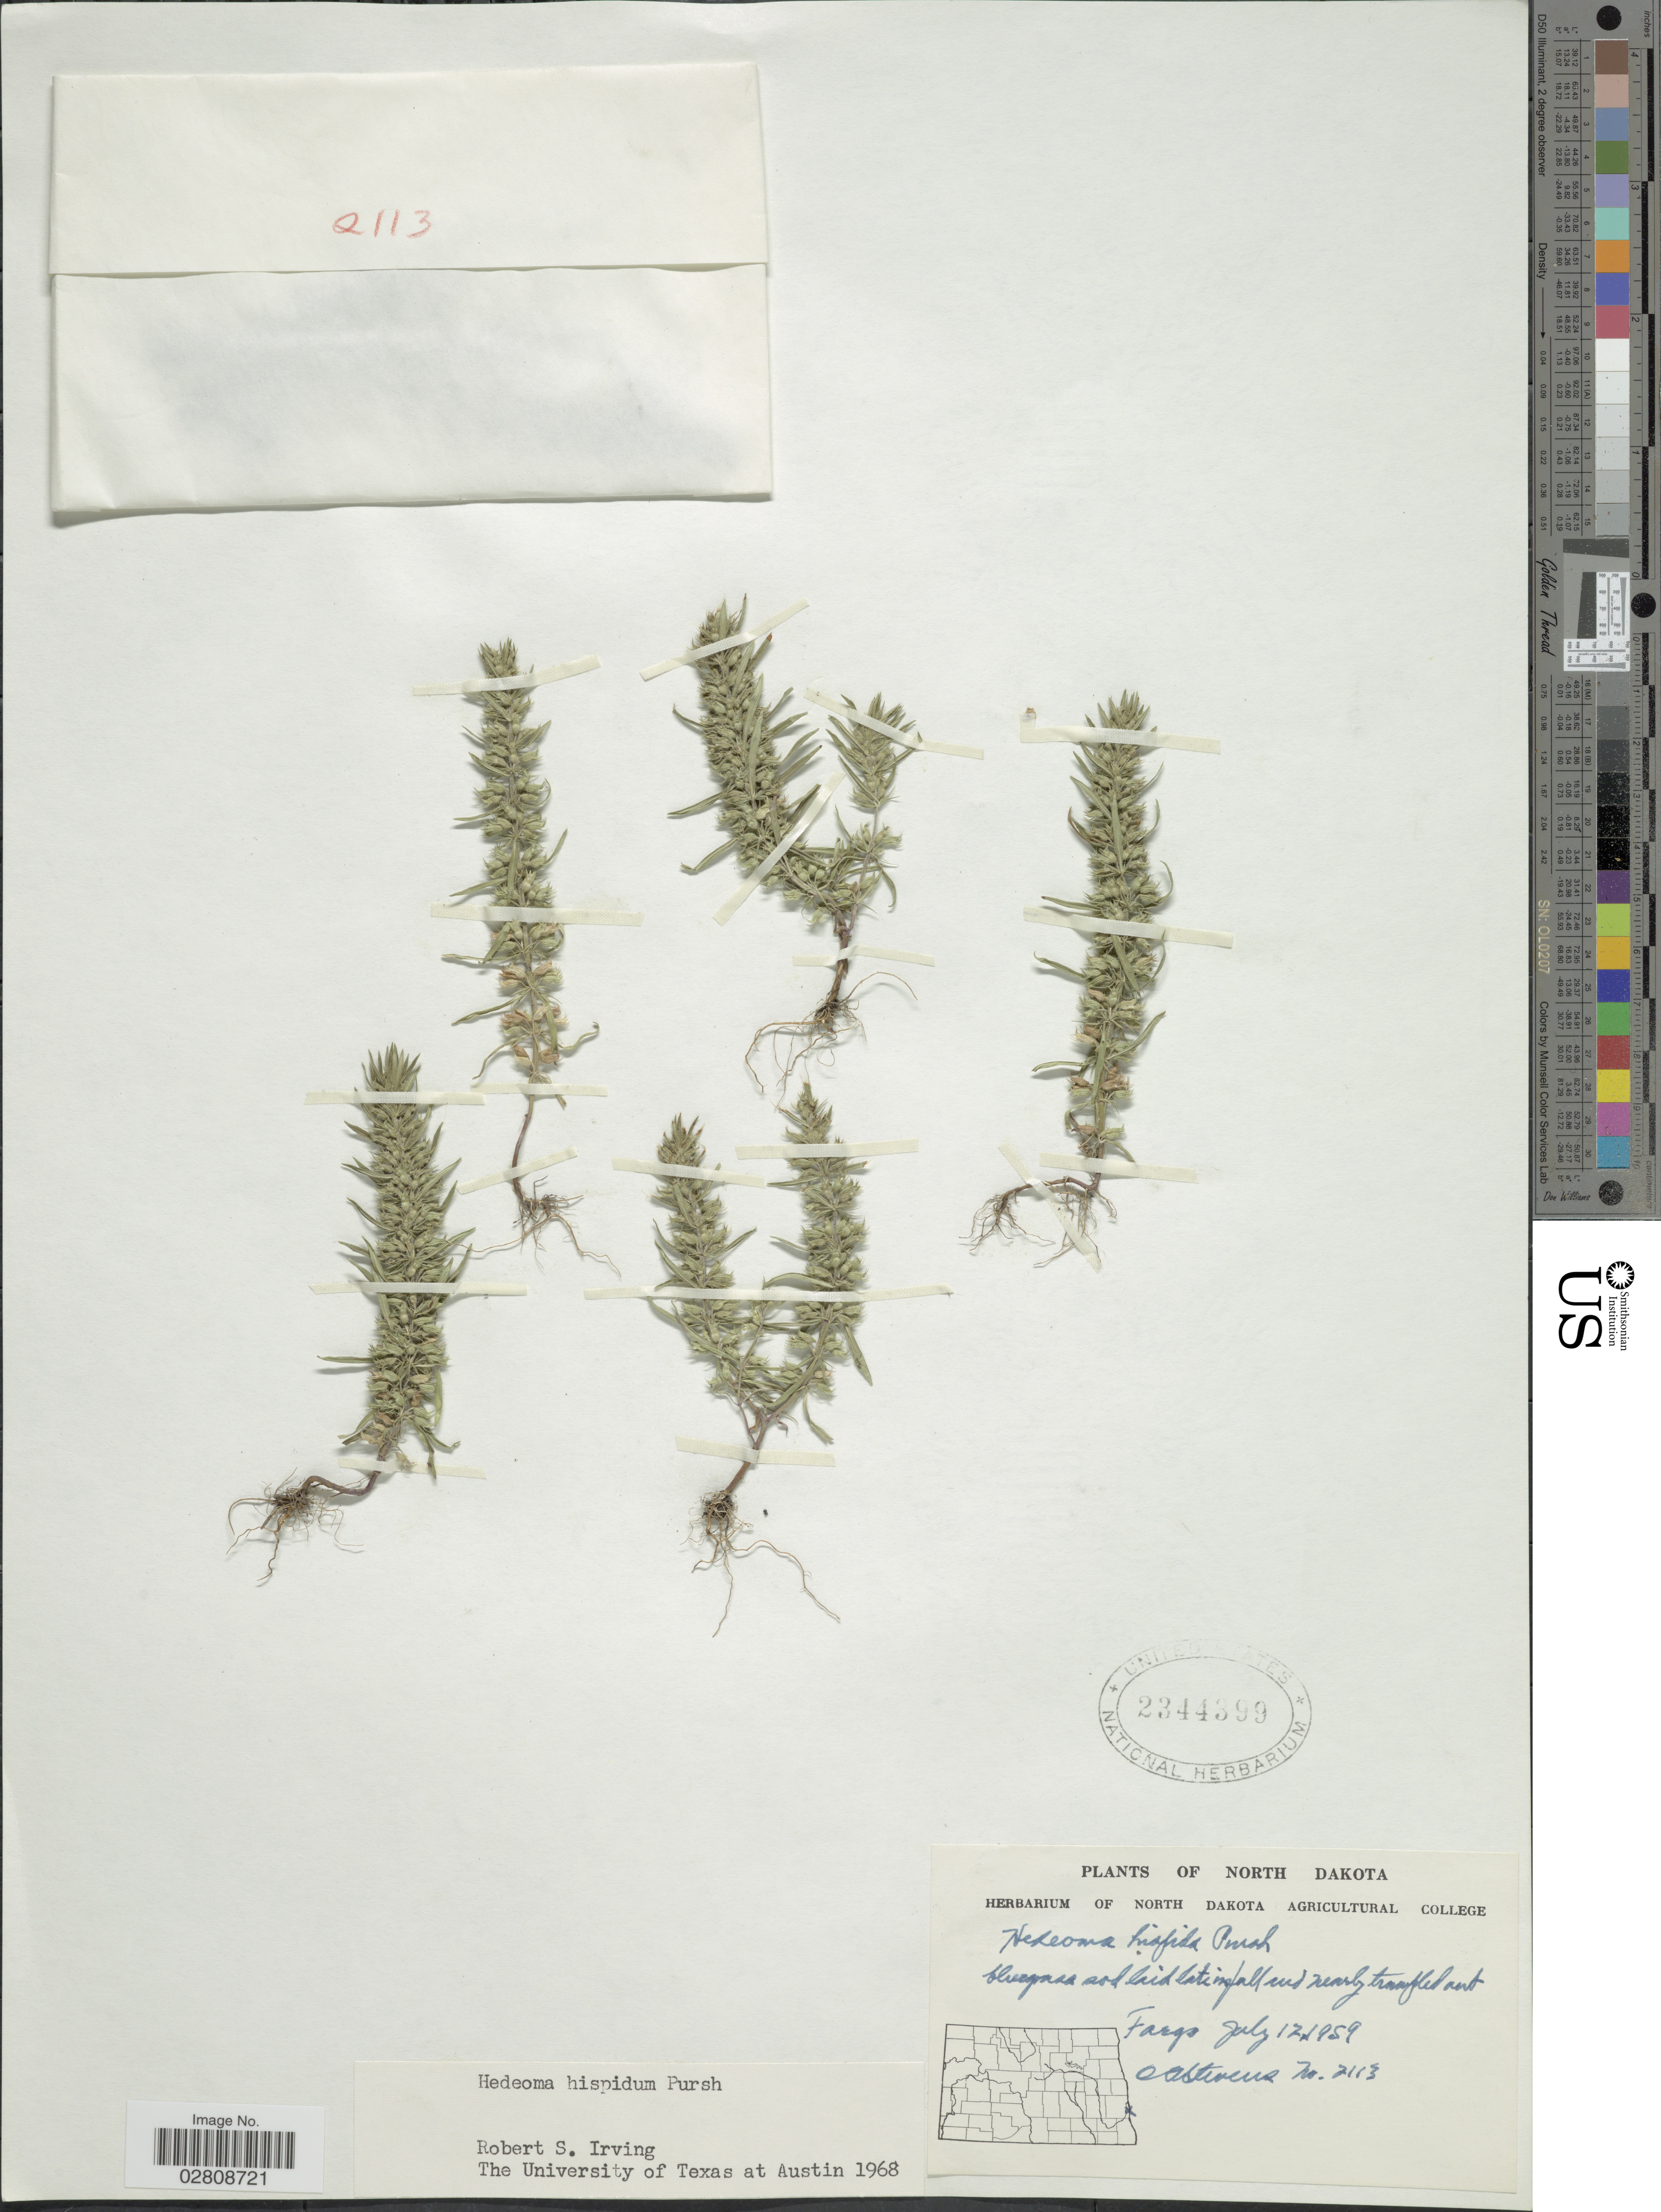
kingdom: Plantae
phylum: Tracheophyta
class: Magnoliopsida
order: Lamiales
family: Lamiaceae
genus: Hedeoma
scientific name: Hedeoma hispida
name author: Pursh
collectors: O. A. Stevens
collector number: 2113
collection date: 1959-07-12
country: United States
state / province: North Dakota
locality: Fargo.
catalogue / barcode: US 2344399